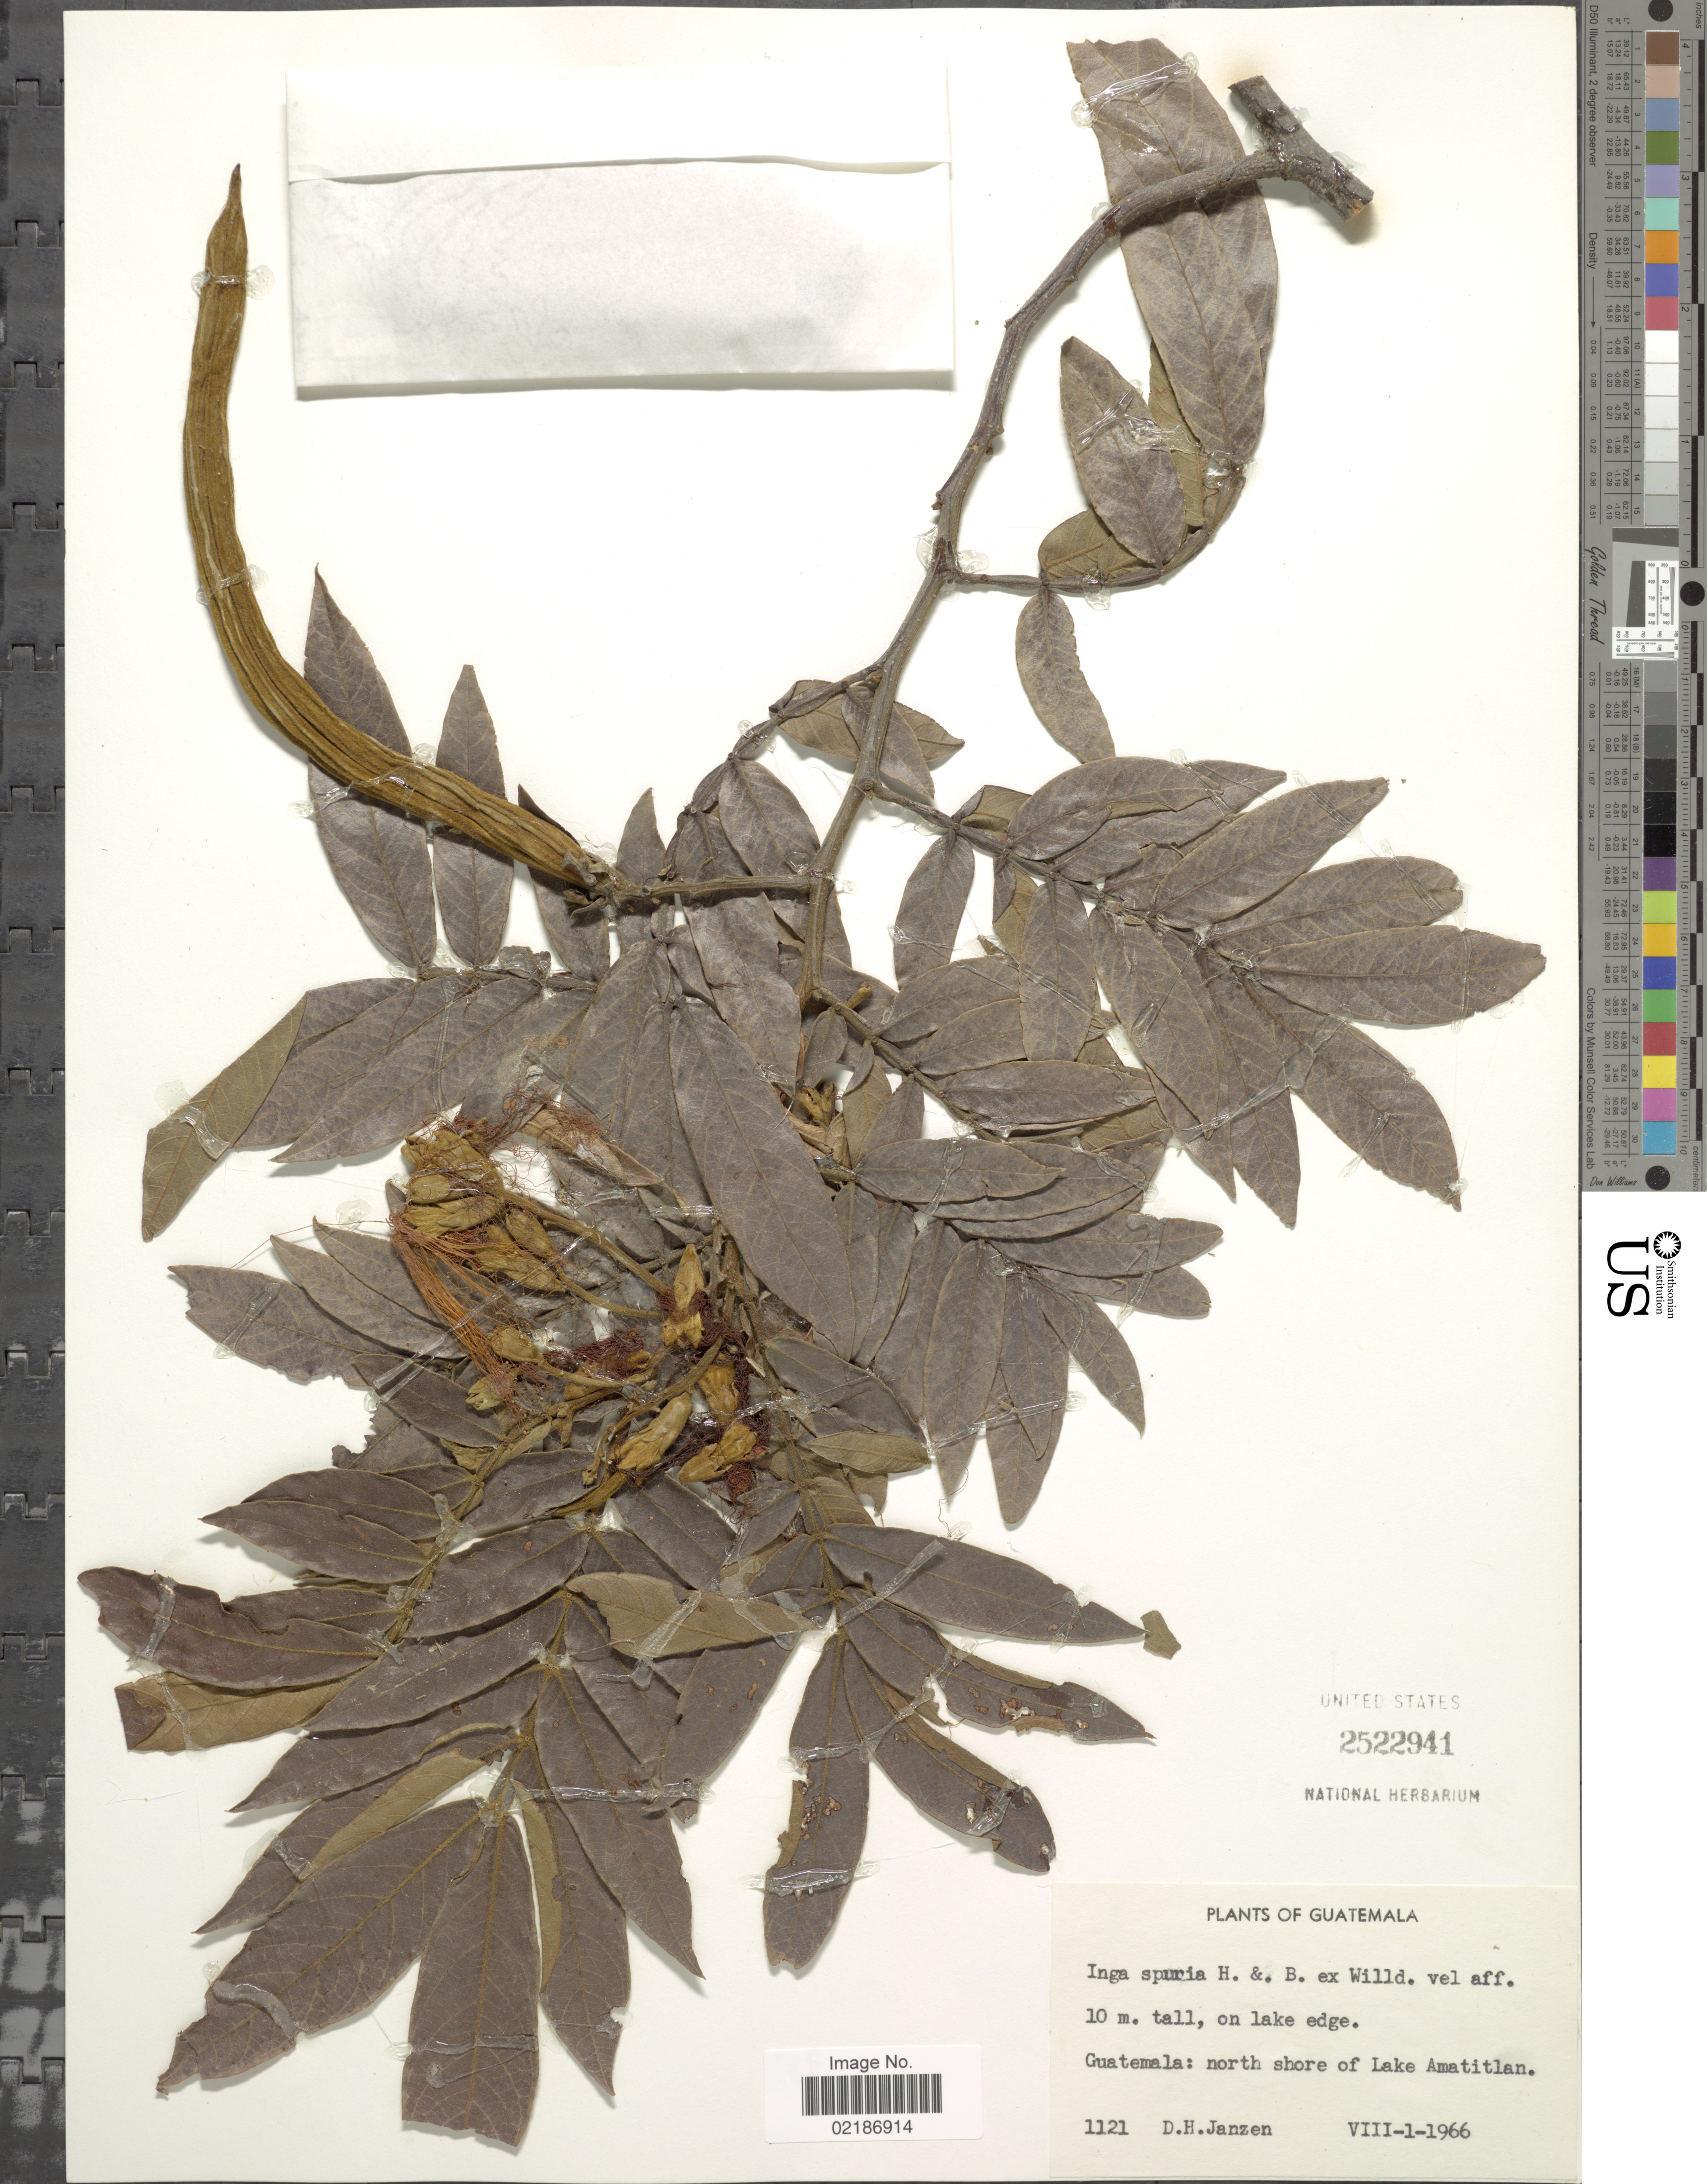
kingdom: Plantae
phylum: Tracheophyta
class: Magnoliopsida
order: Fabales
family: Fabaceae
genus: Inga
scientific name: Inga vera subsp. vera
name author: Willd.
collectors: D. Janzen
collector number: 1121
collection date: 1966-08-01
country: Guatemala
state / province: Guatemala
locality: North shore of Lake Amatitlan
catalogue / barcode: US 2522941